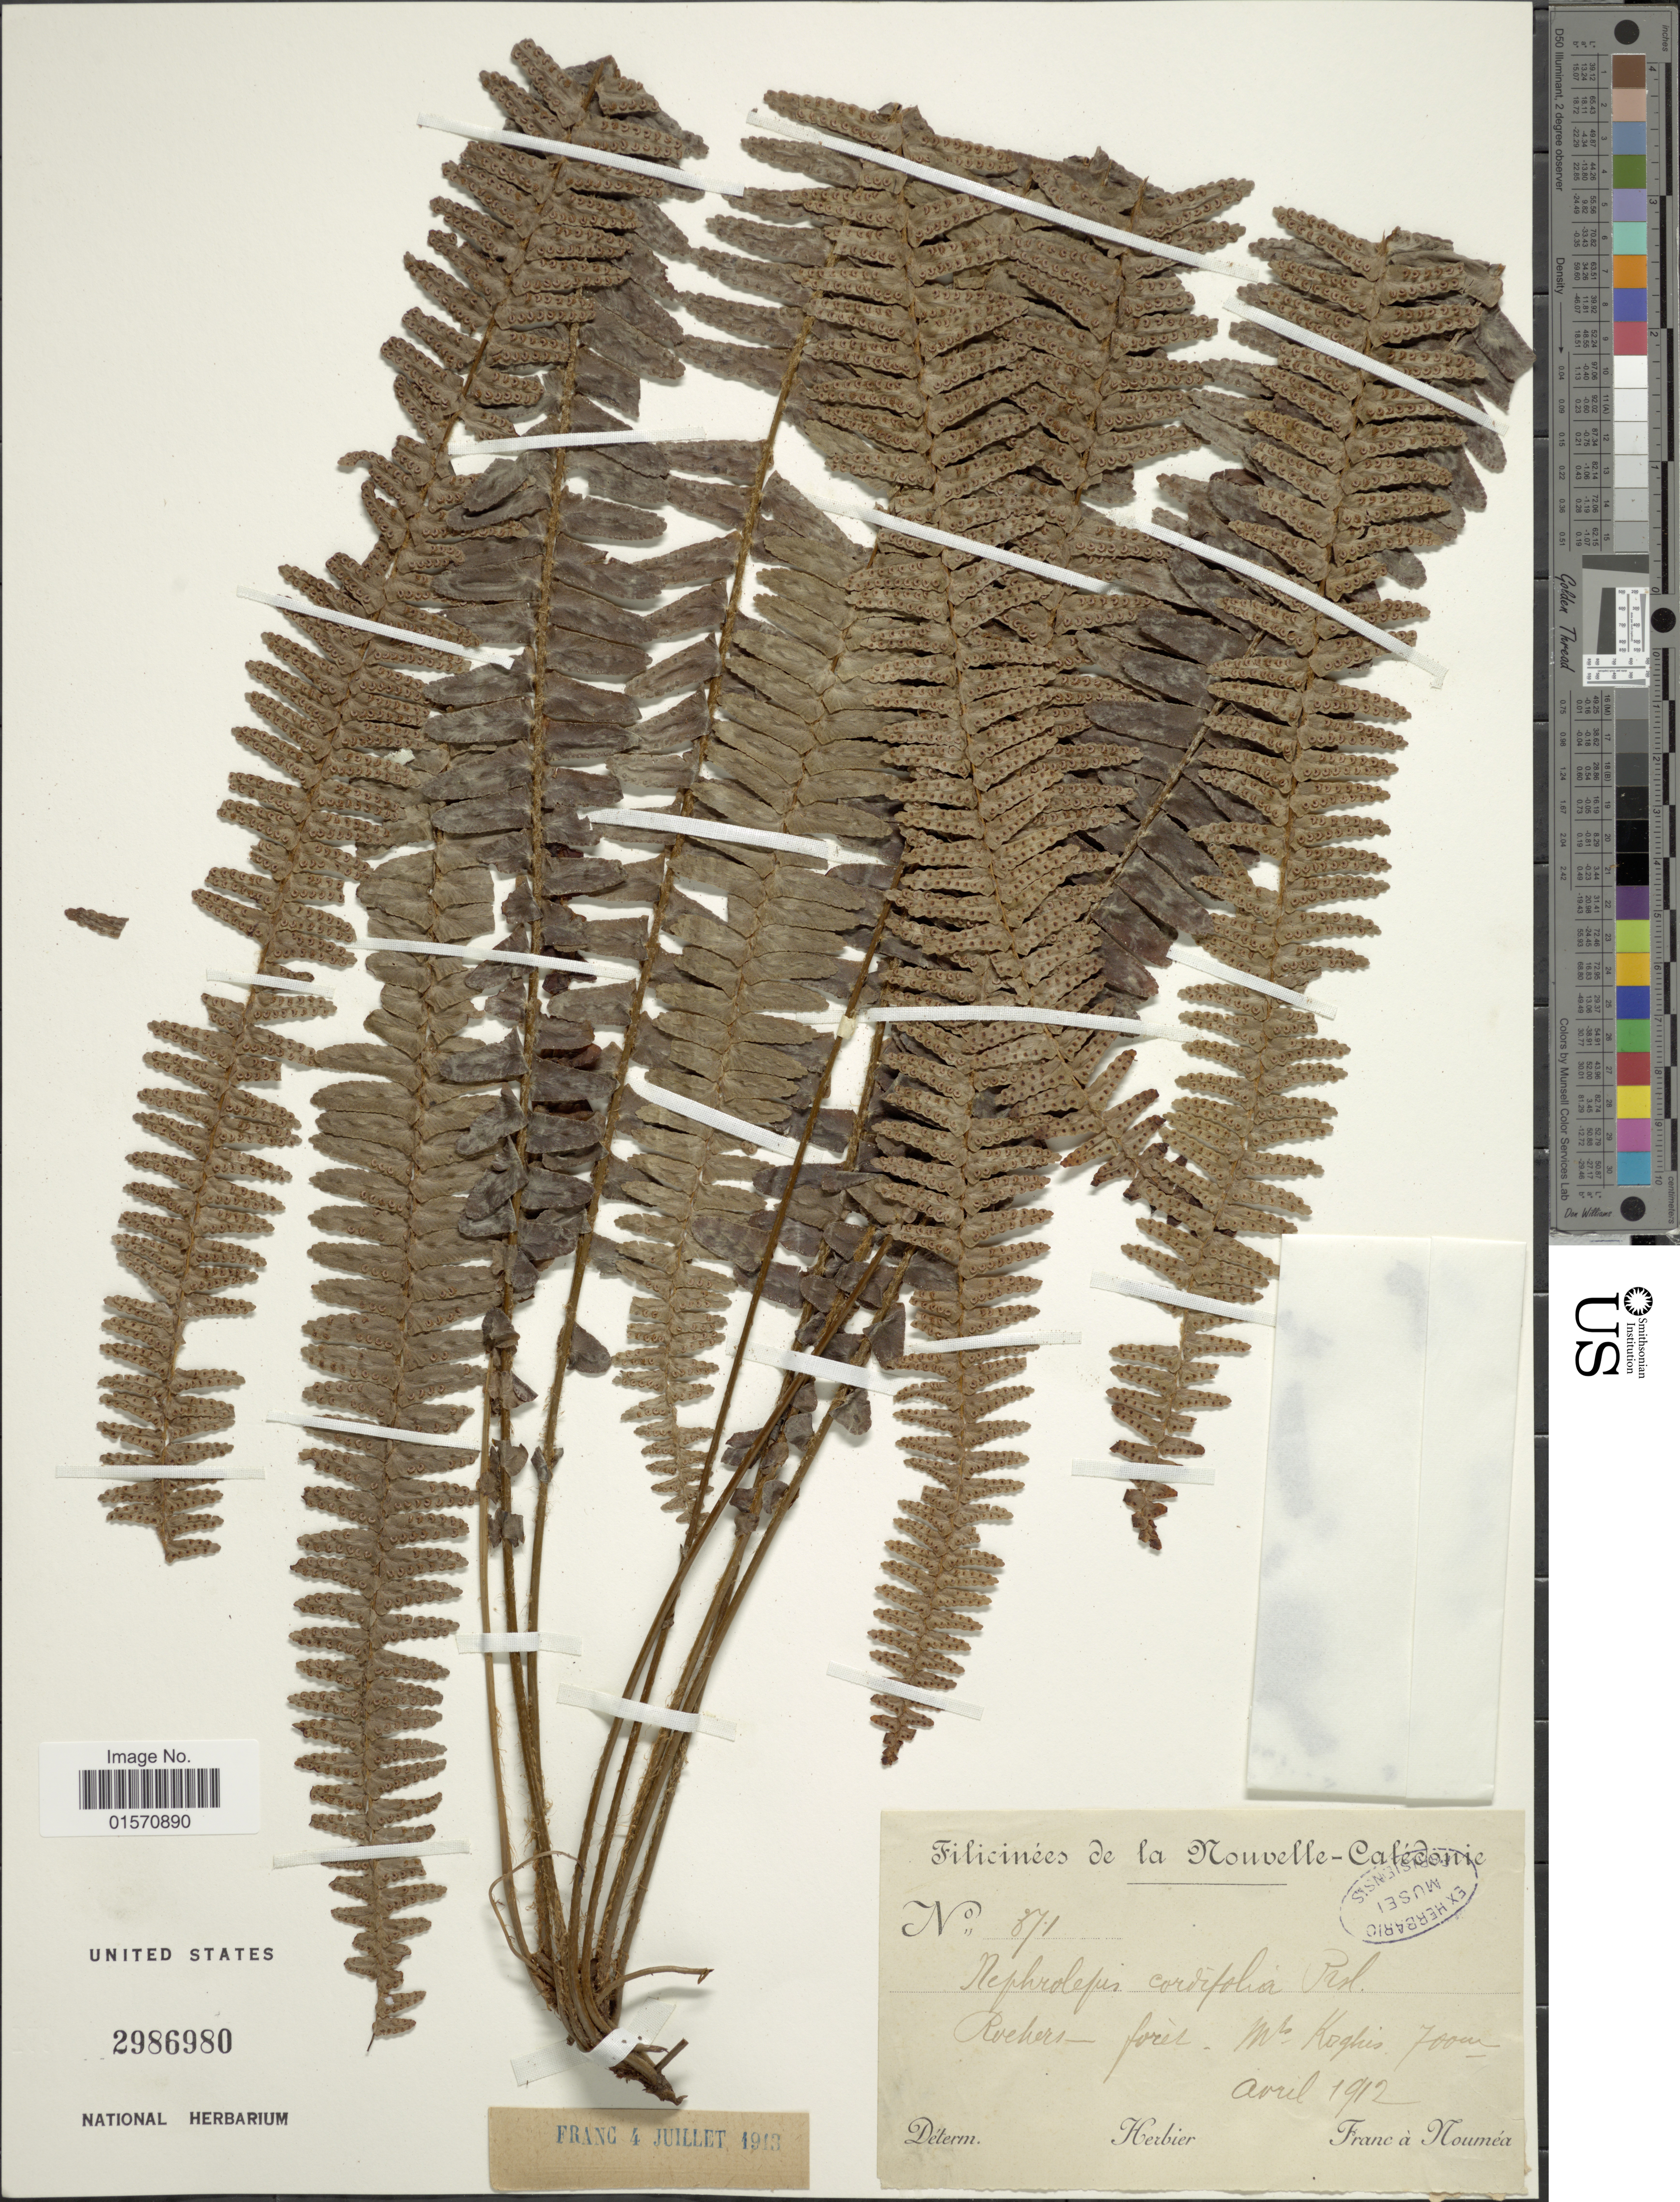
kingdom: Plantae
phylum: Tracheophyta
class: Polypodiopsida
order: Polypodiales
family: Nephrolepidaceae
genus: Nephrolepis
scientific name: Nephrolepis cordifolia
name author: (L.) C. Presl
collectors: Franc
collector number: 671*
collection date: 1912-04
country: New Caledonia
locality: Rochers - forêt. Mt. Koghis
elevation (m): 700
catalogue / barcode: US 2986980